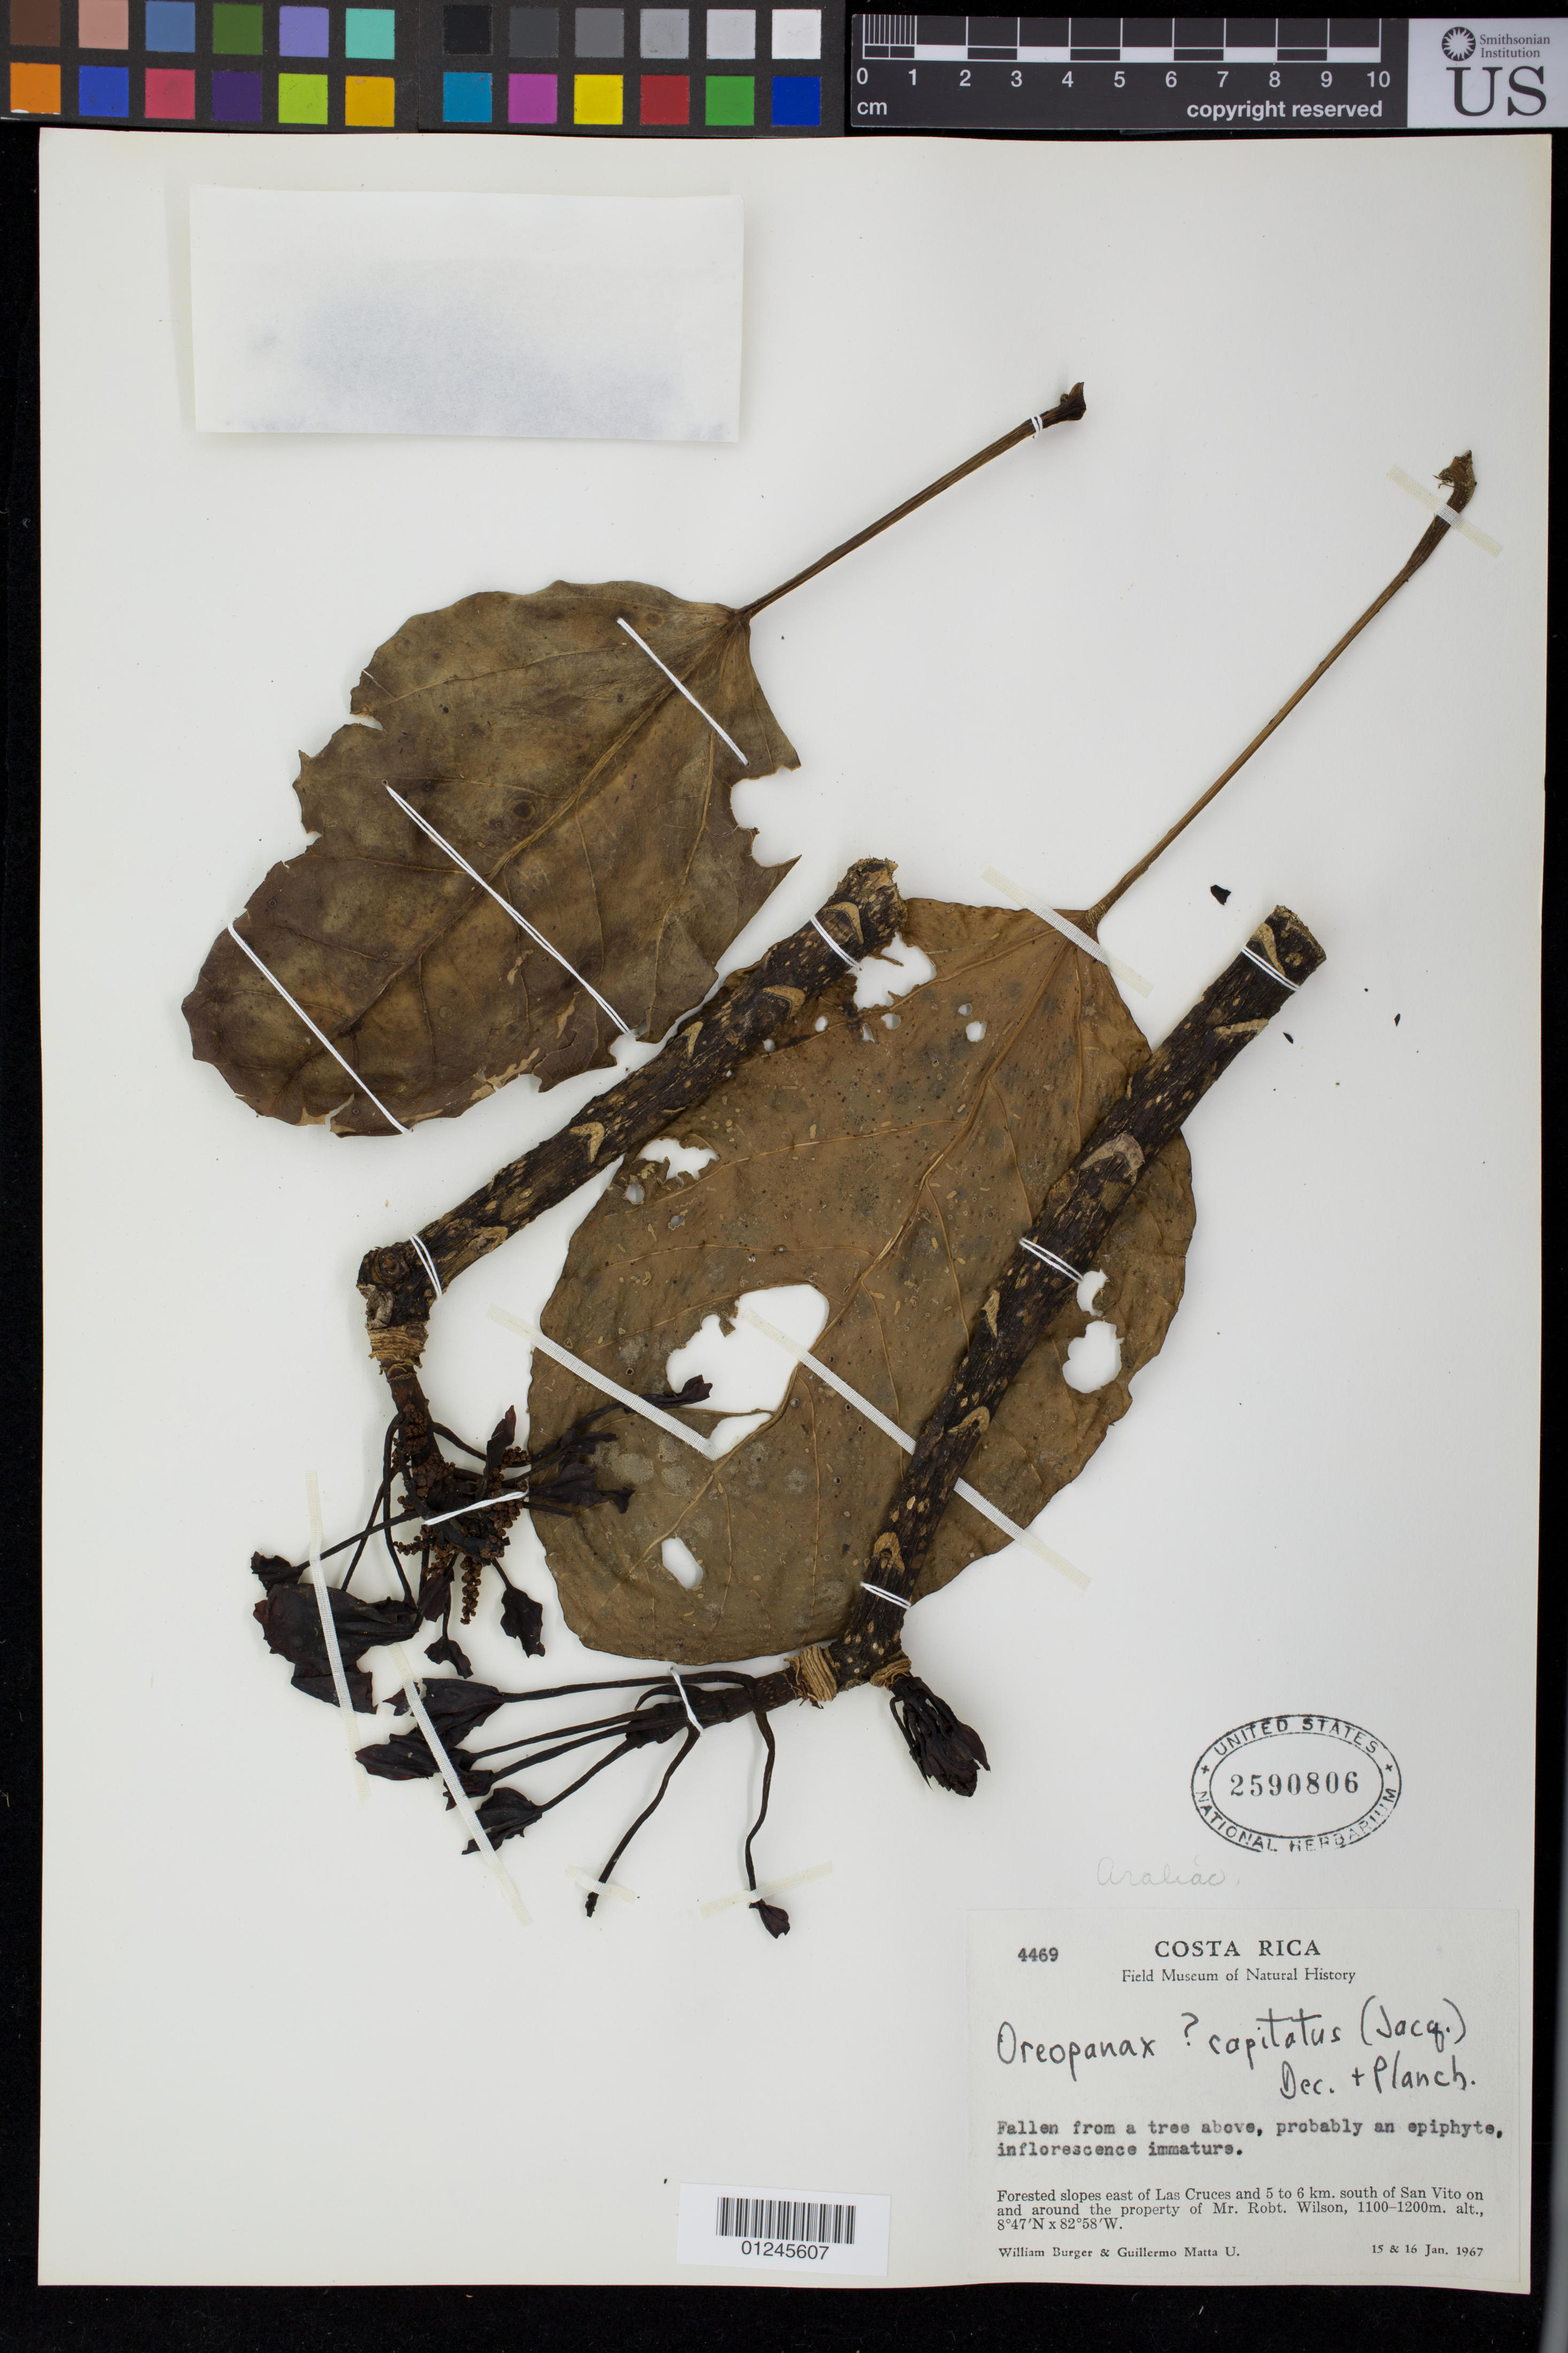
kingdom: Plantae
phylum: Tracheophyta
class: Magnoliopsida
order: Apiales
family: Araliaceae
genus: Oreopanax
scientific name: Oreopanax capitatus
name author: (Jacq.) Decne. & Planch.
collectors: W. Burger & G. Matta U.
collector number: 4469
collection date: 1967-01-15/1967-01-16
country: Costa Rica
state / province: Puntarenas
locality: Forested slopes east of Las Cruces and 5 to 6 km. south of San Vito on and around the property of Mr. Robt. Wilson.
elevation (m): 1100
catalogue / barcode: US 2590806